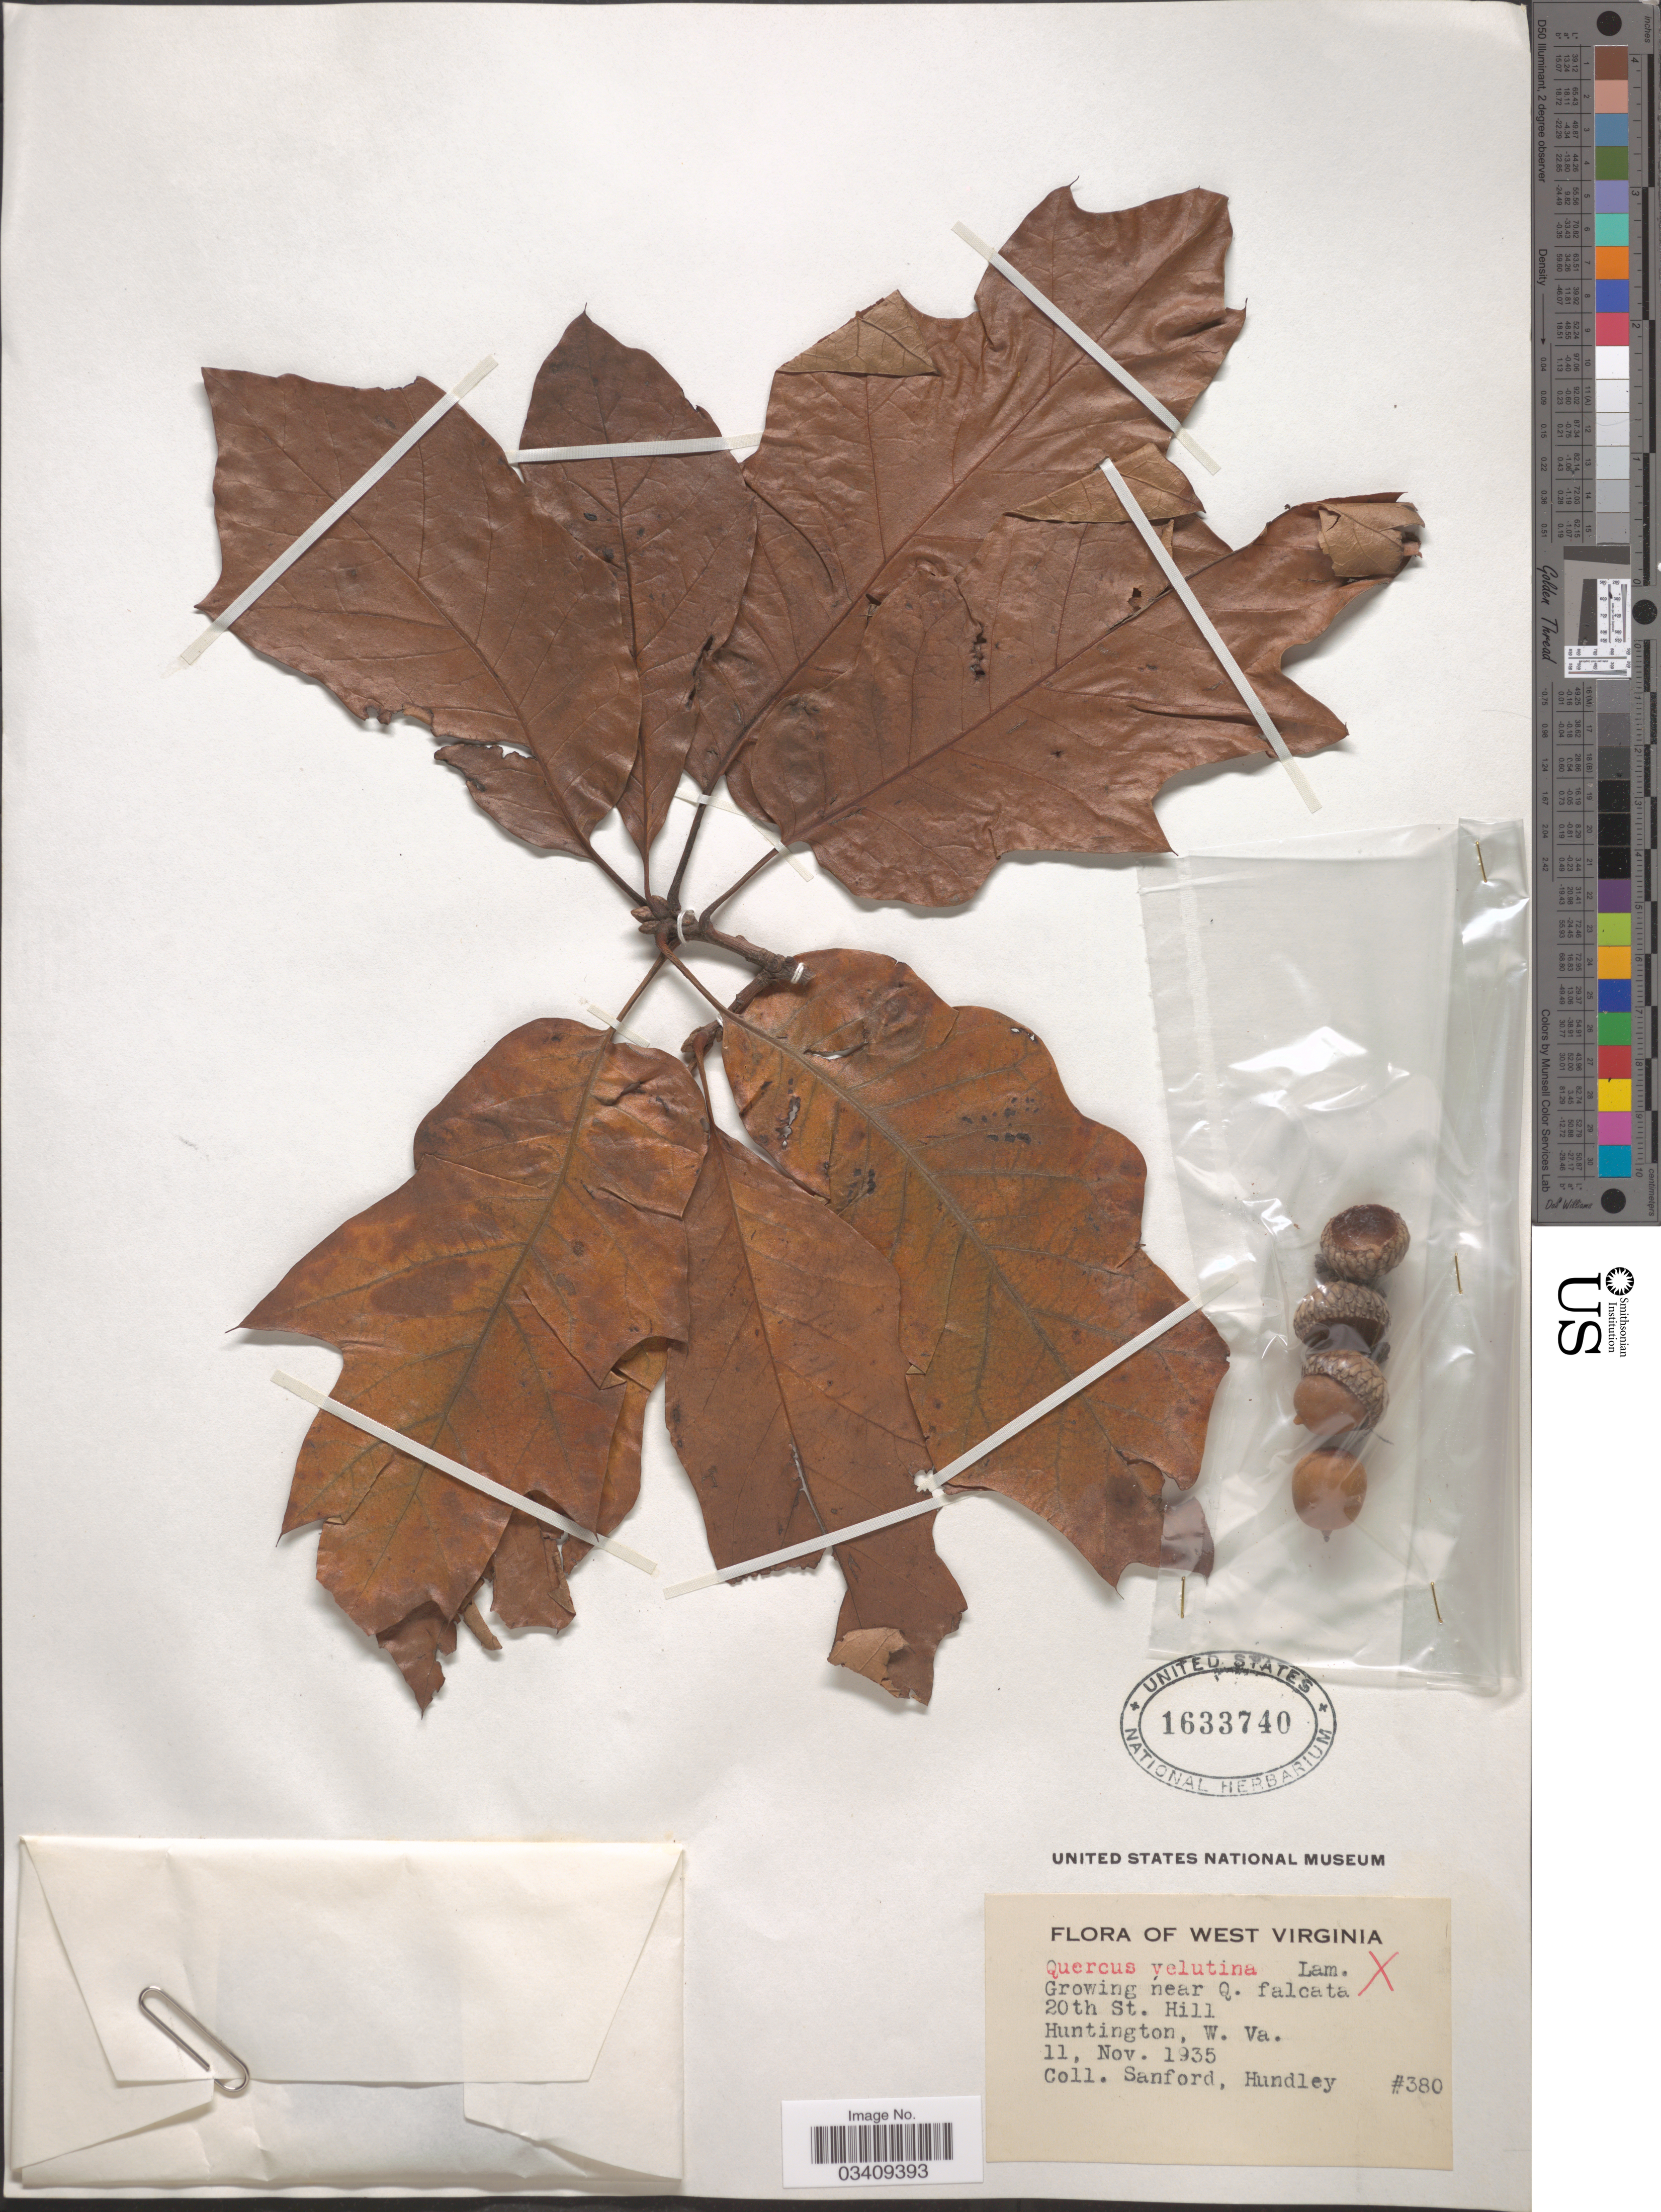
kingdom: Plantae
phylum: Tracheophyta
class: Magnoliopsida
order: Fagales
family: Fagaceae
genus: Quercus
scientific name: Quercus velutina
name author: Lam.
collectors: Sanford, --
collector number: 380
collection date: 1935-11-11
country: United States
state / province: West Virginia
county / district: Cabell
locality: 20th St. Hill Huntington.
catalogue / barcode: US 1633740